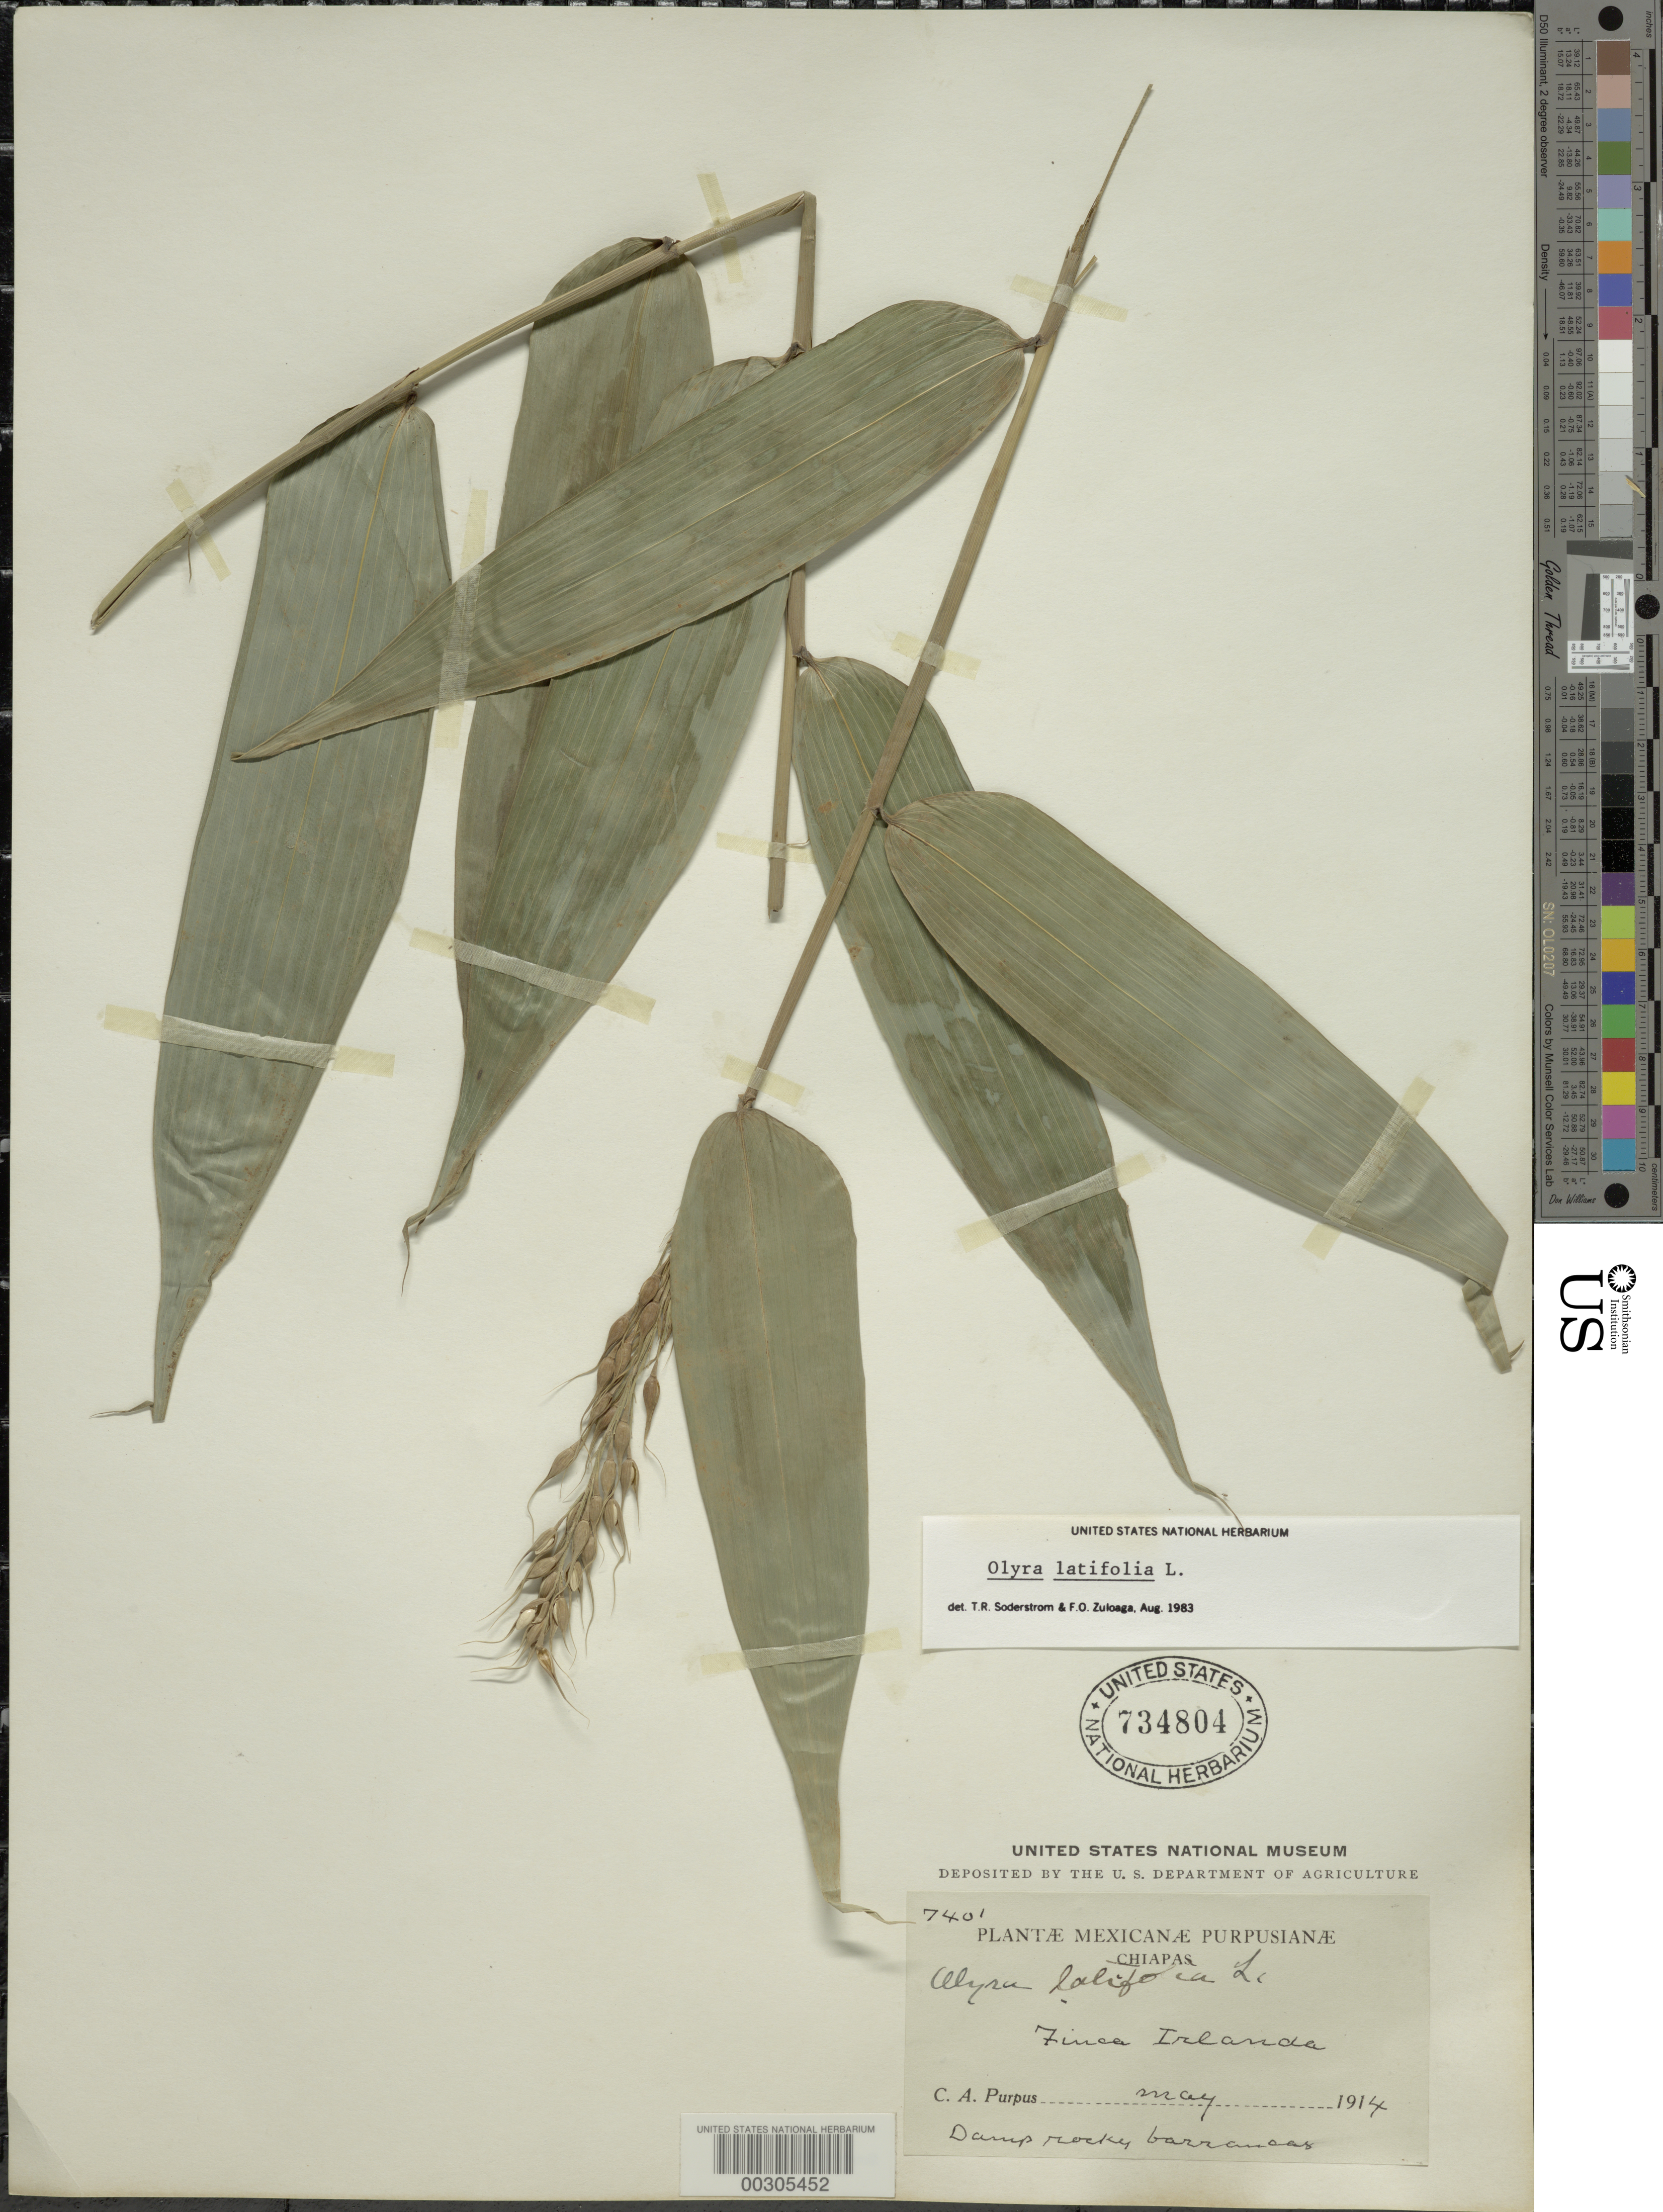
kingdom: Plantae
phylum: Tracheophyta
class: Liliopsida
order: Poales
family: Poaceae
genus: Olyra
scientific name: Olyra latifolia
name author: L.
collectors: C. A. Purpus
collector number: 7401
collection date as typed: May 1914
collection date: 1914-05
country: Mexico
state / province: Chiapas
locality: Finca irlanda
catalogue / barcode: US 734804